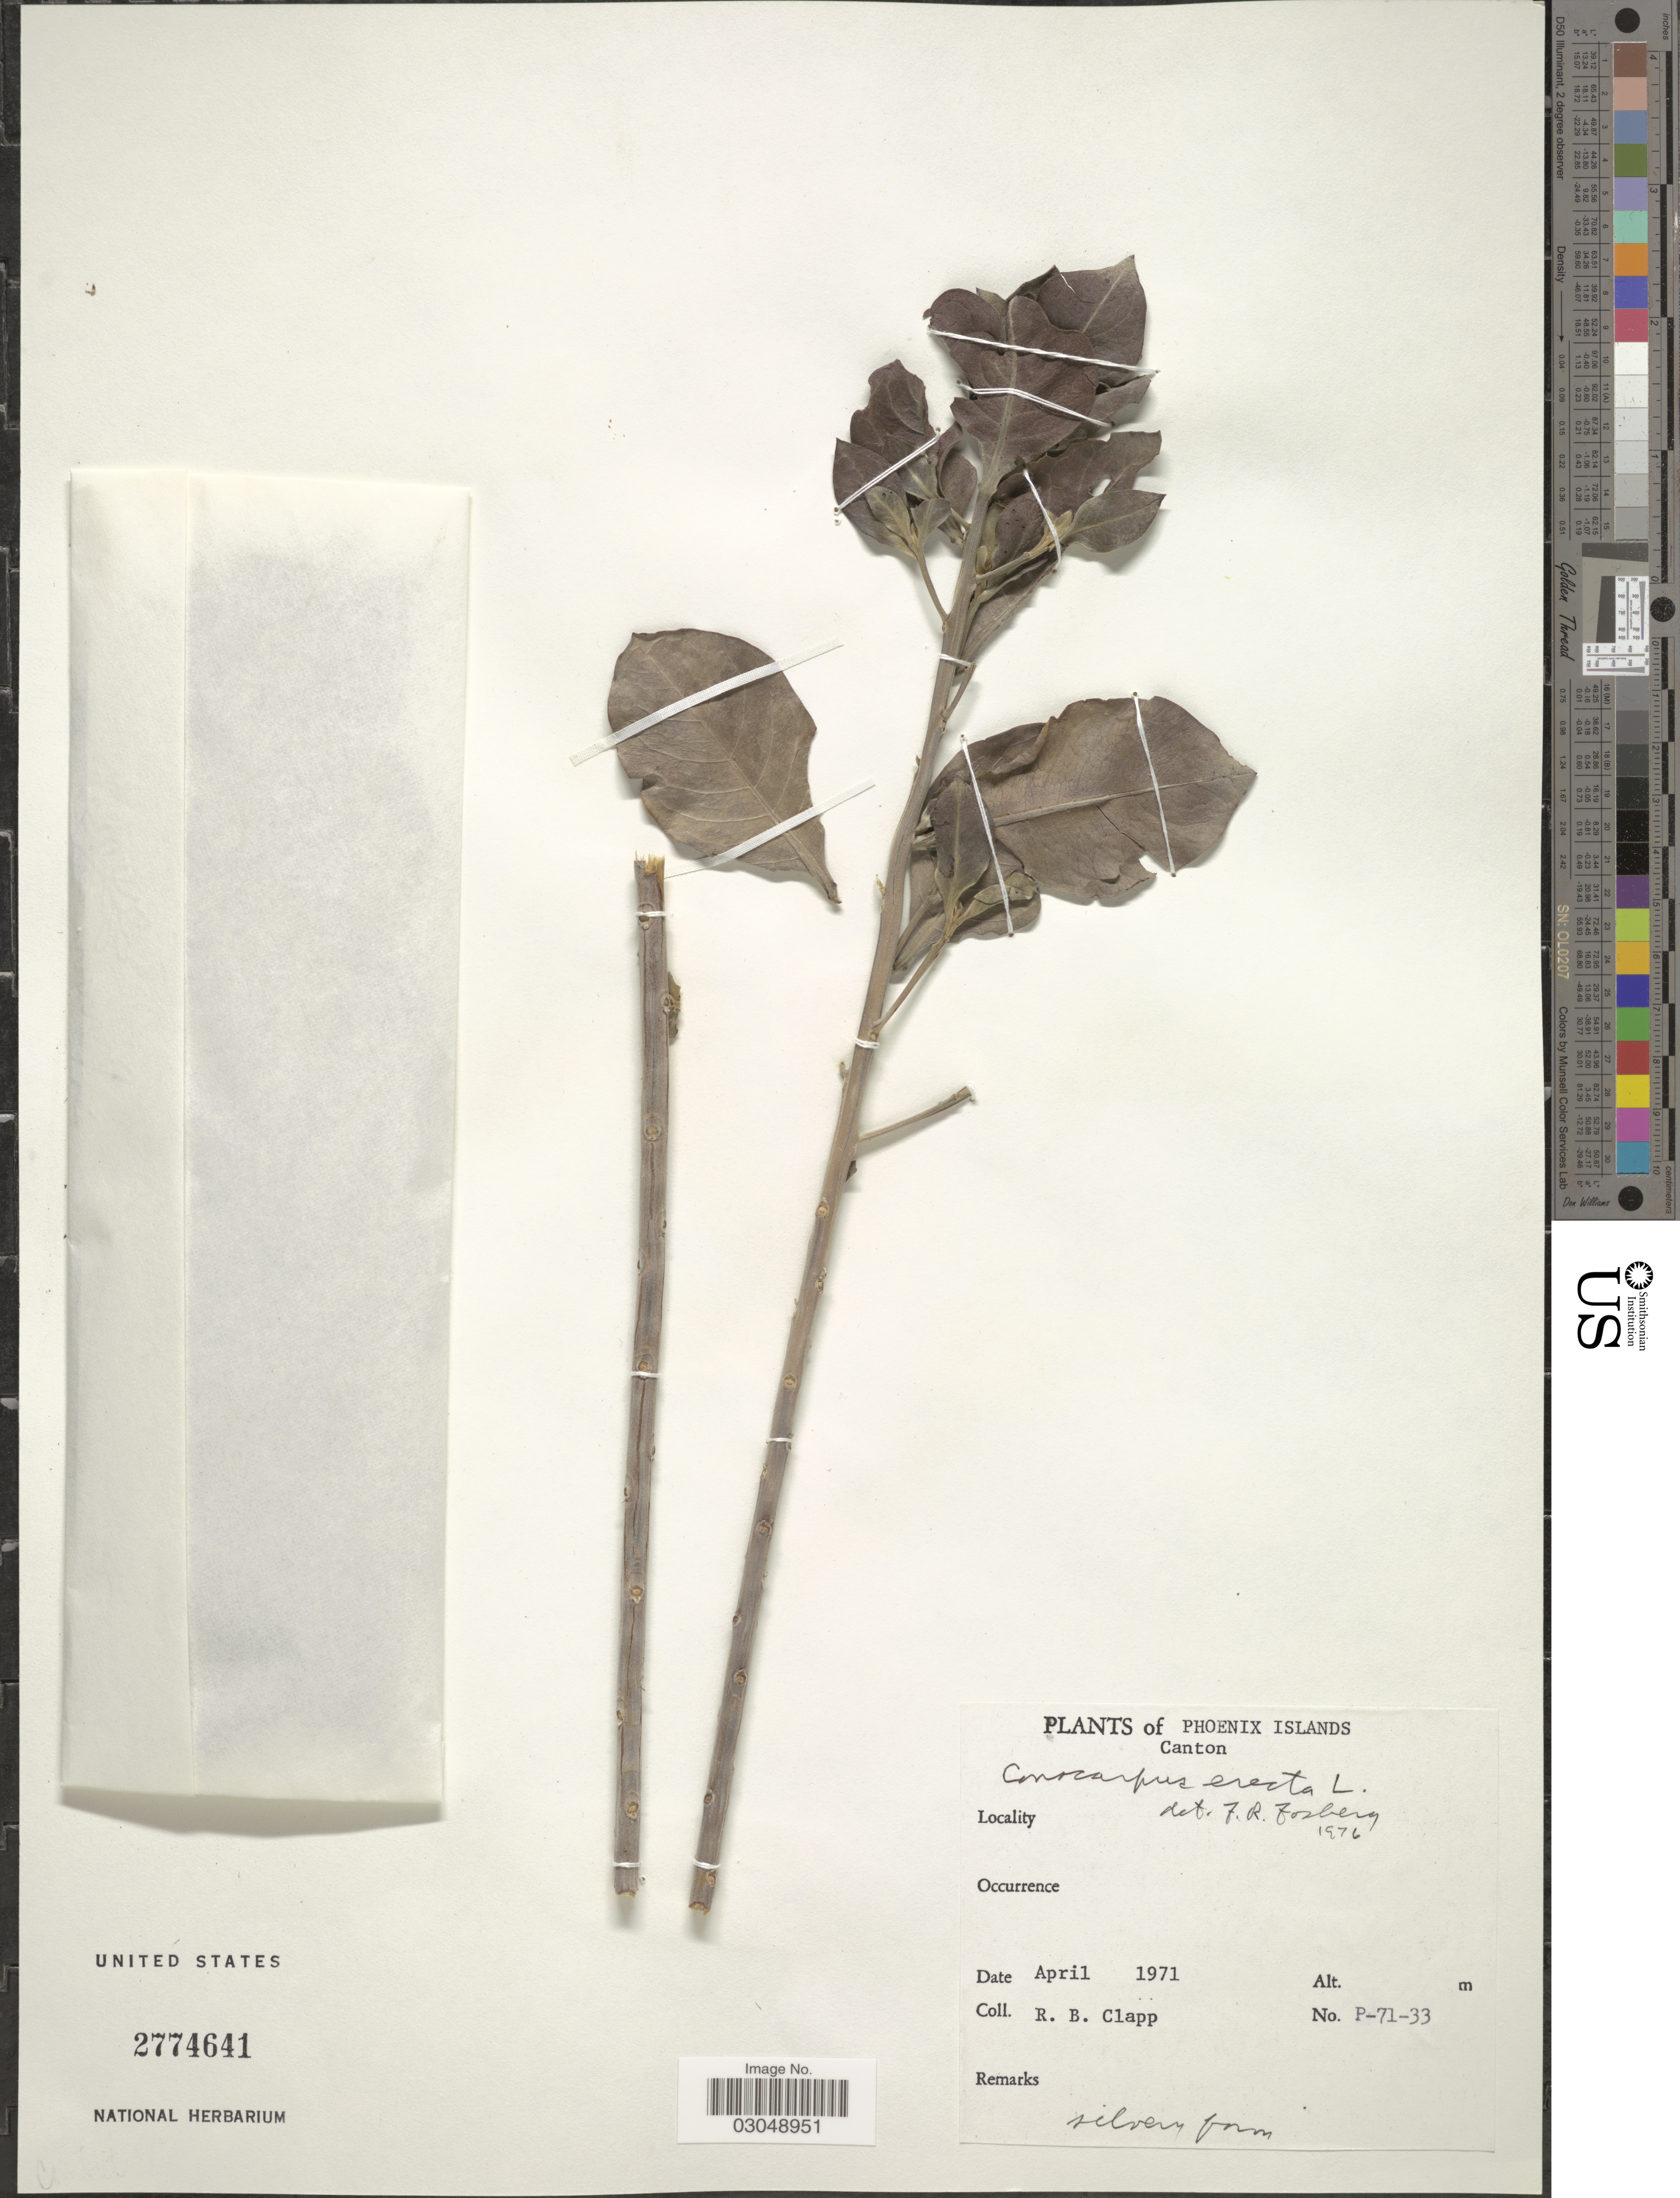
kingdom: Plantae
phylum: Tracheophyta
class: Magnoliopsida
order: Myrtales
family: Combretaceae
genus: Conocarpus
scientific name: Conocarpus erectus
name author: L.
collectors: R. B. Clapp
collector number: P-71-33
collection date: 1971-04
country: Kiribati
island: Kanton [Canton] Atoll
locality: Phoenix Islands. Canton.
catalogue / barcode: US 2774641